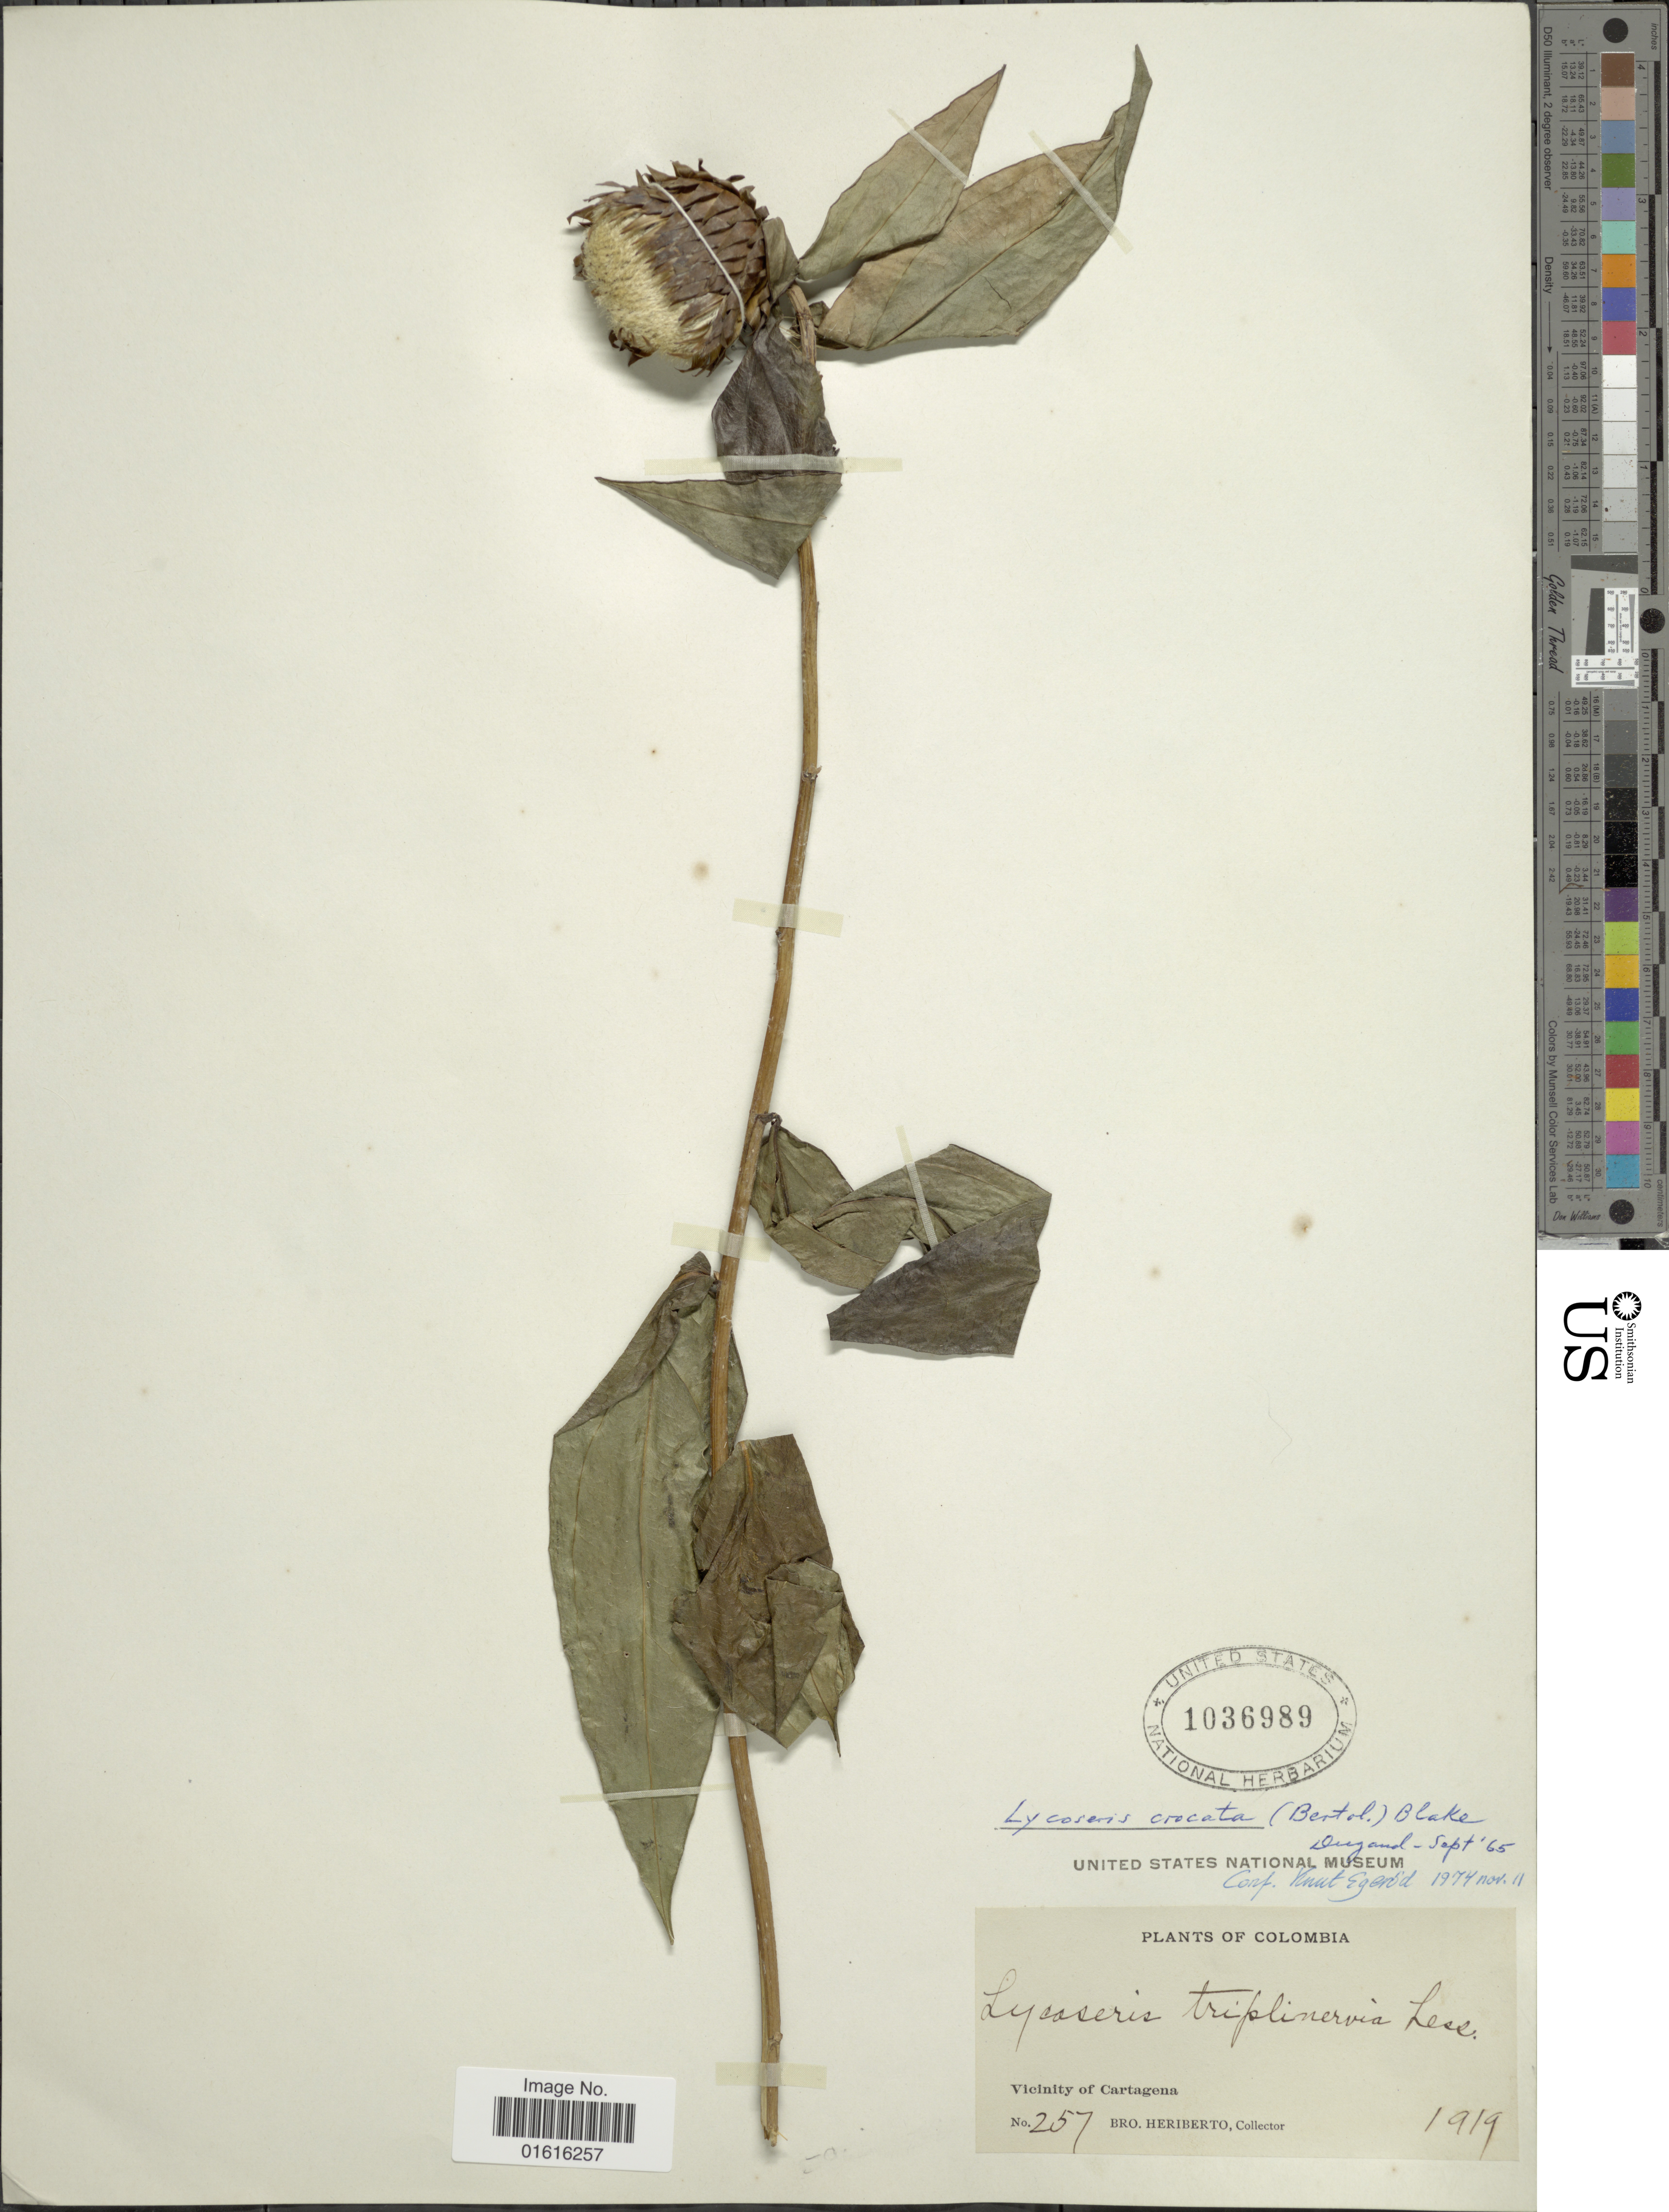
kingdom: Plantae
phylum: Tracheophyta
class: Magnoliopsida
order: Asterales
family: Asteraceae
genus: Lycoseris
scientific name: Lycoseris crocata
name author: S.F. Blake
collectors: B. Heriberto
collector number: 257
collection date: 1919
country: Colombia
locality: Vicinity of Cartagena.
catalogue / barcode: US 1036989